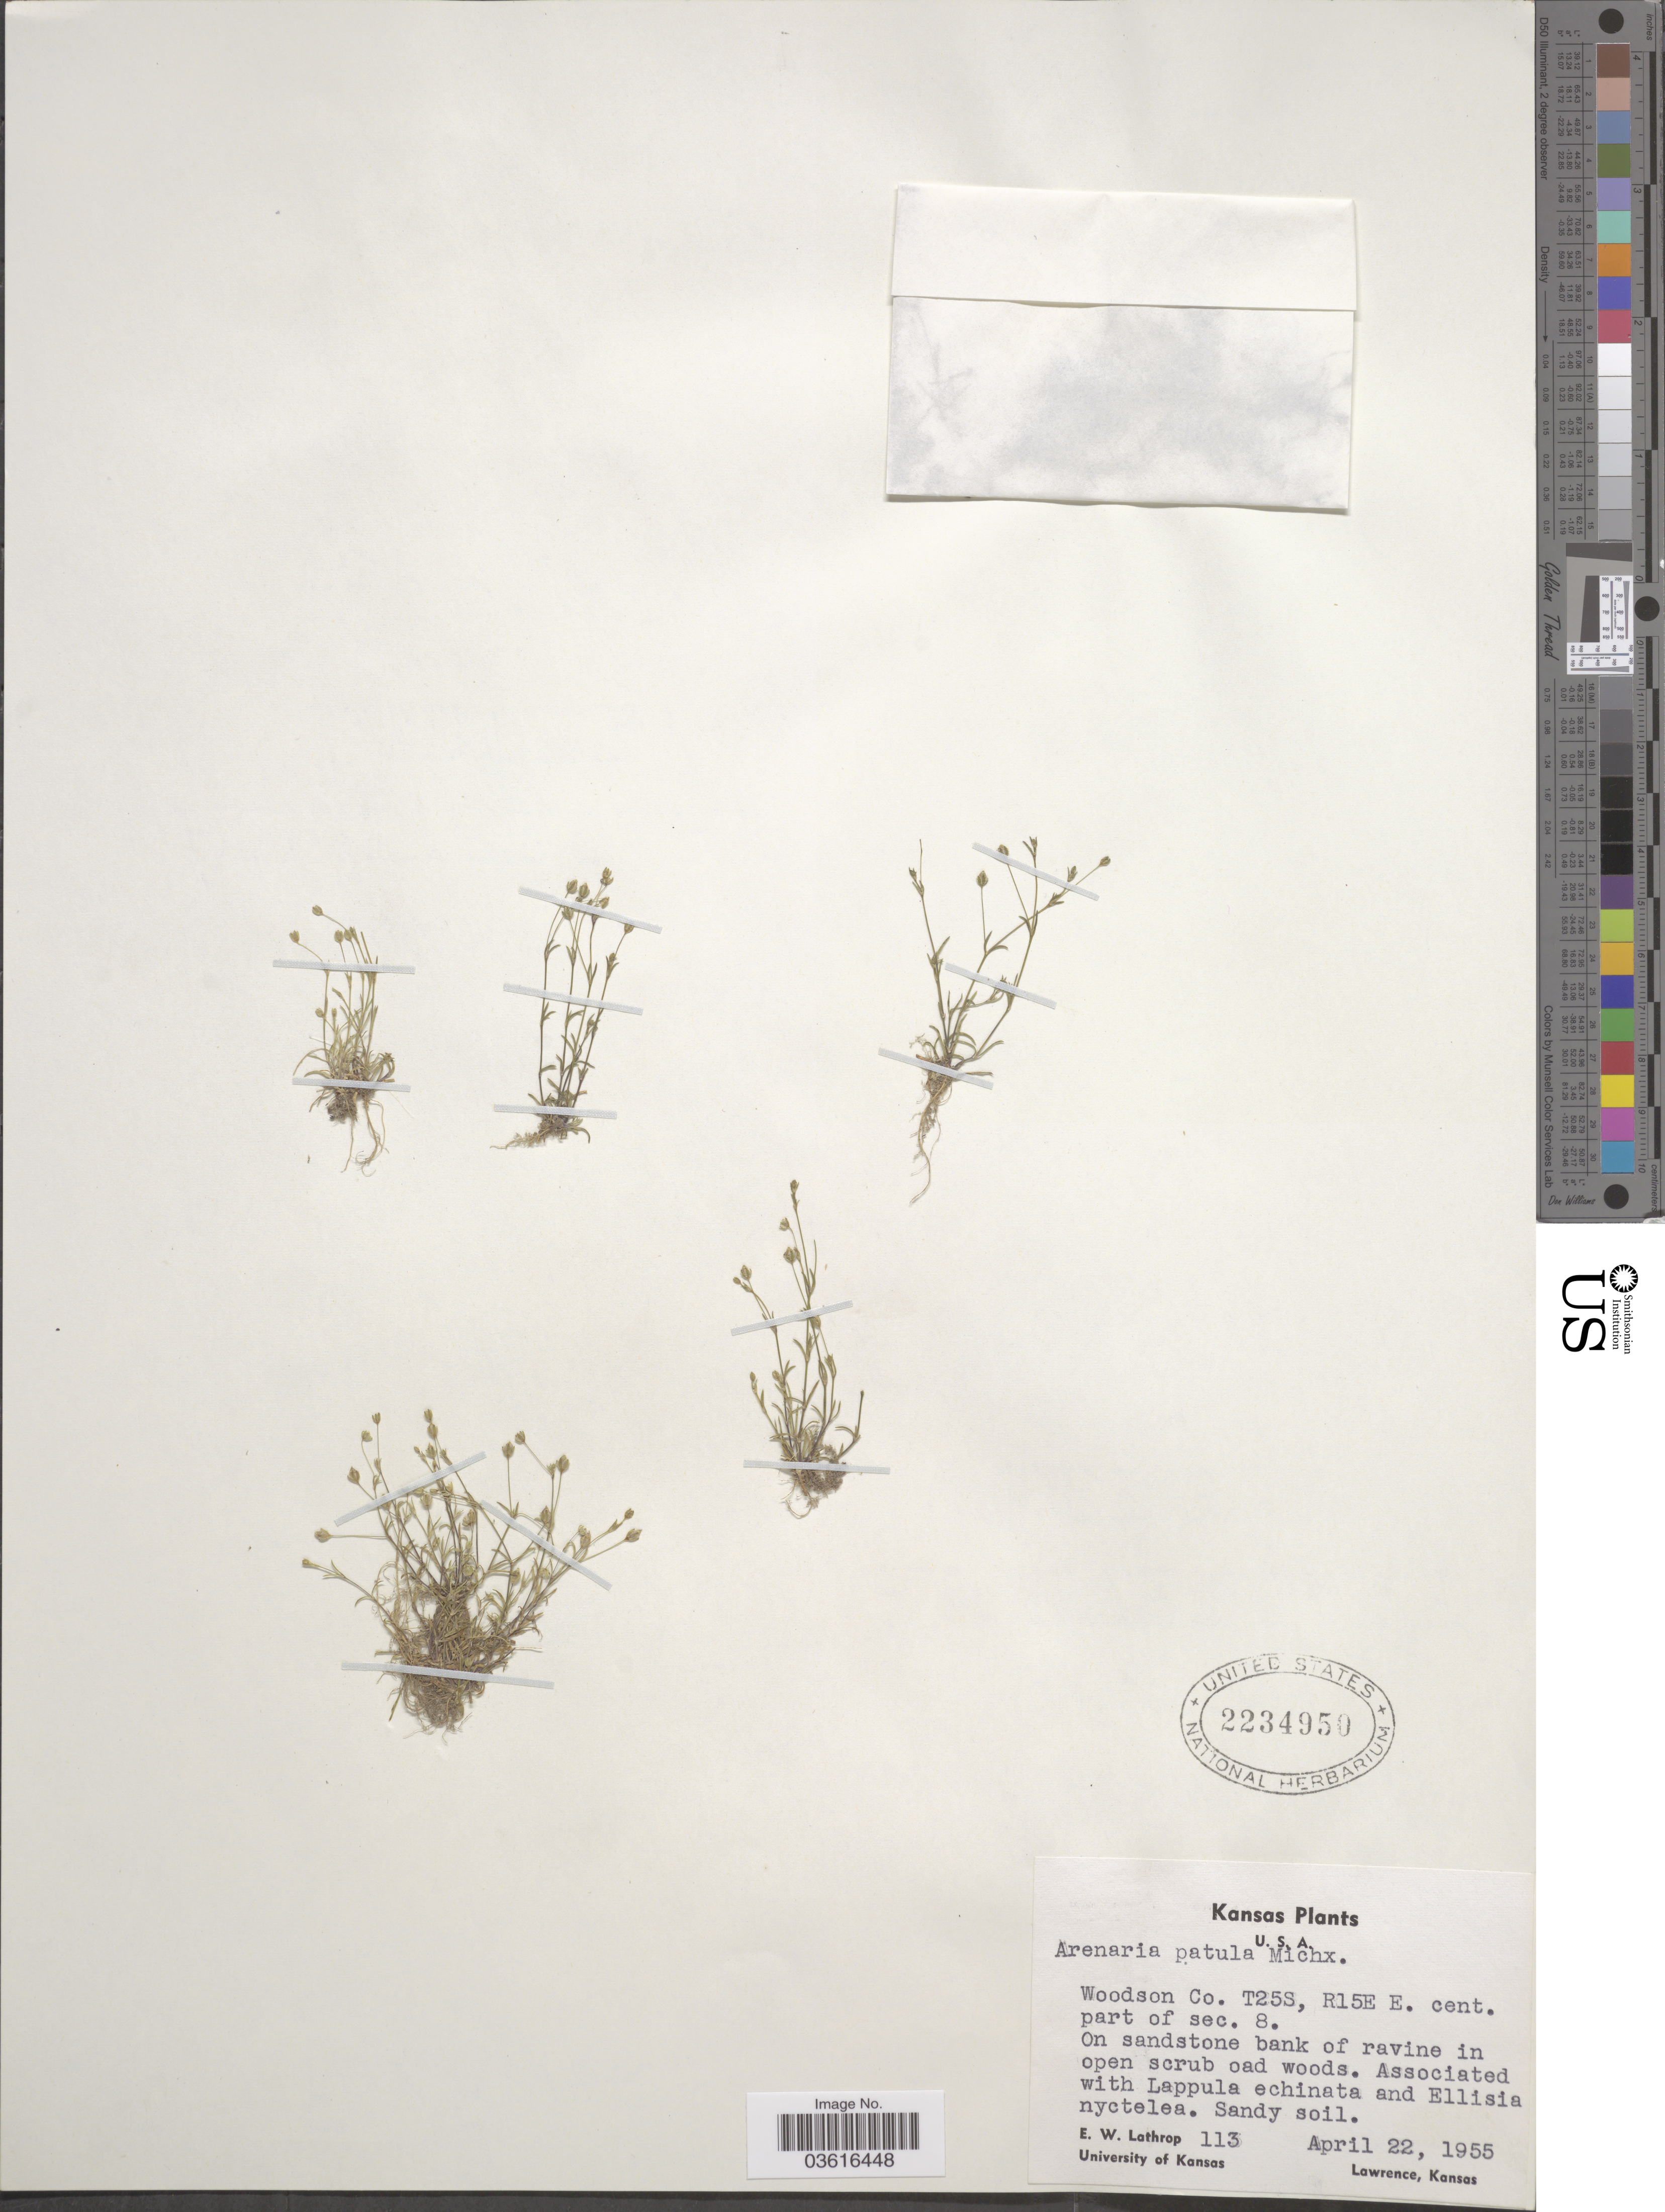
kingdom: Plantae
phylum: Tracheophyta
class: Magnoliopsida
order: Caryophyllales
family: Caryophyllaceae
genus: Minuartia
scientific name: Minuartia patula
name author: (Michx.) Mattf.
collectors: E. W. Lathrop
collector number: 113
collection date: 1955-04-22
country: United States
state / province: Kansas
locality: Woodson Co. T25S, R15E. cent. part of sec. 8.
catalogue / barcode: US 2234950